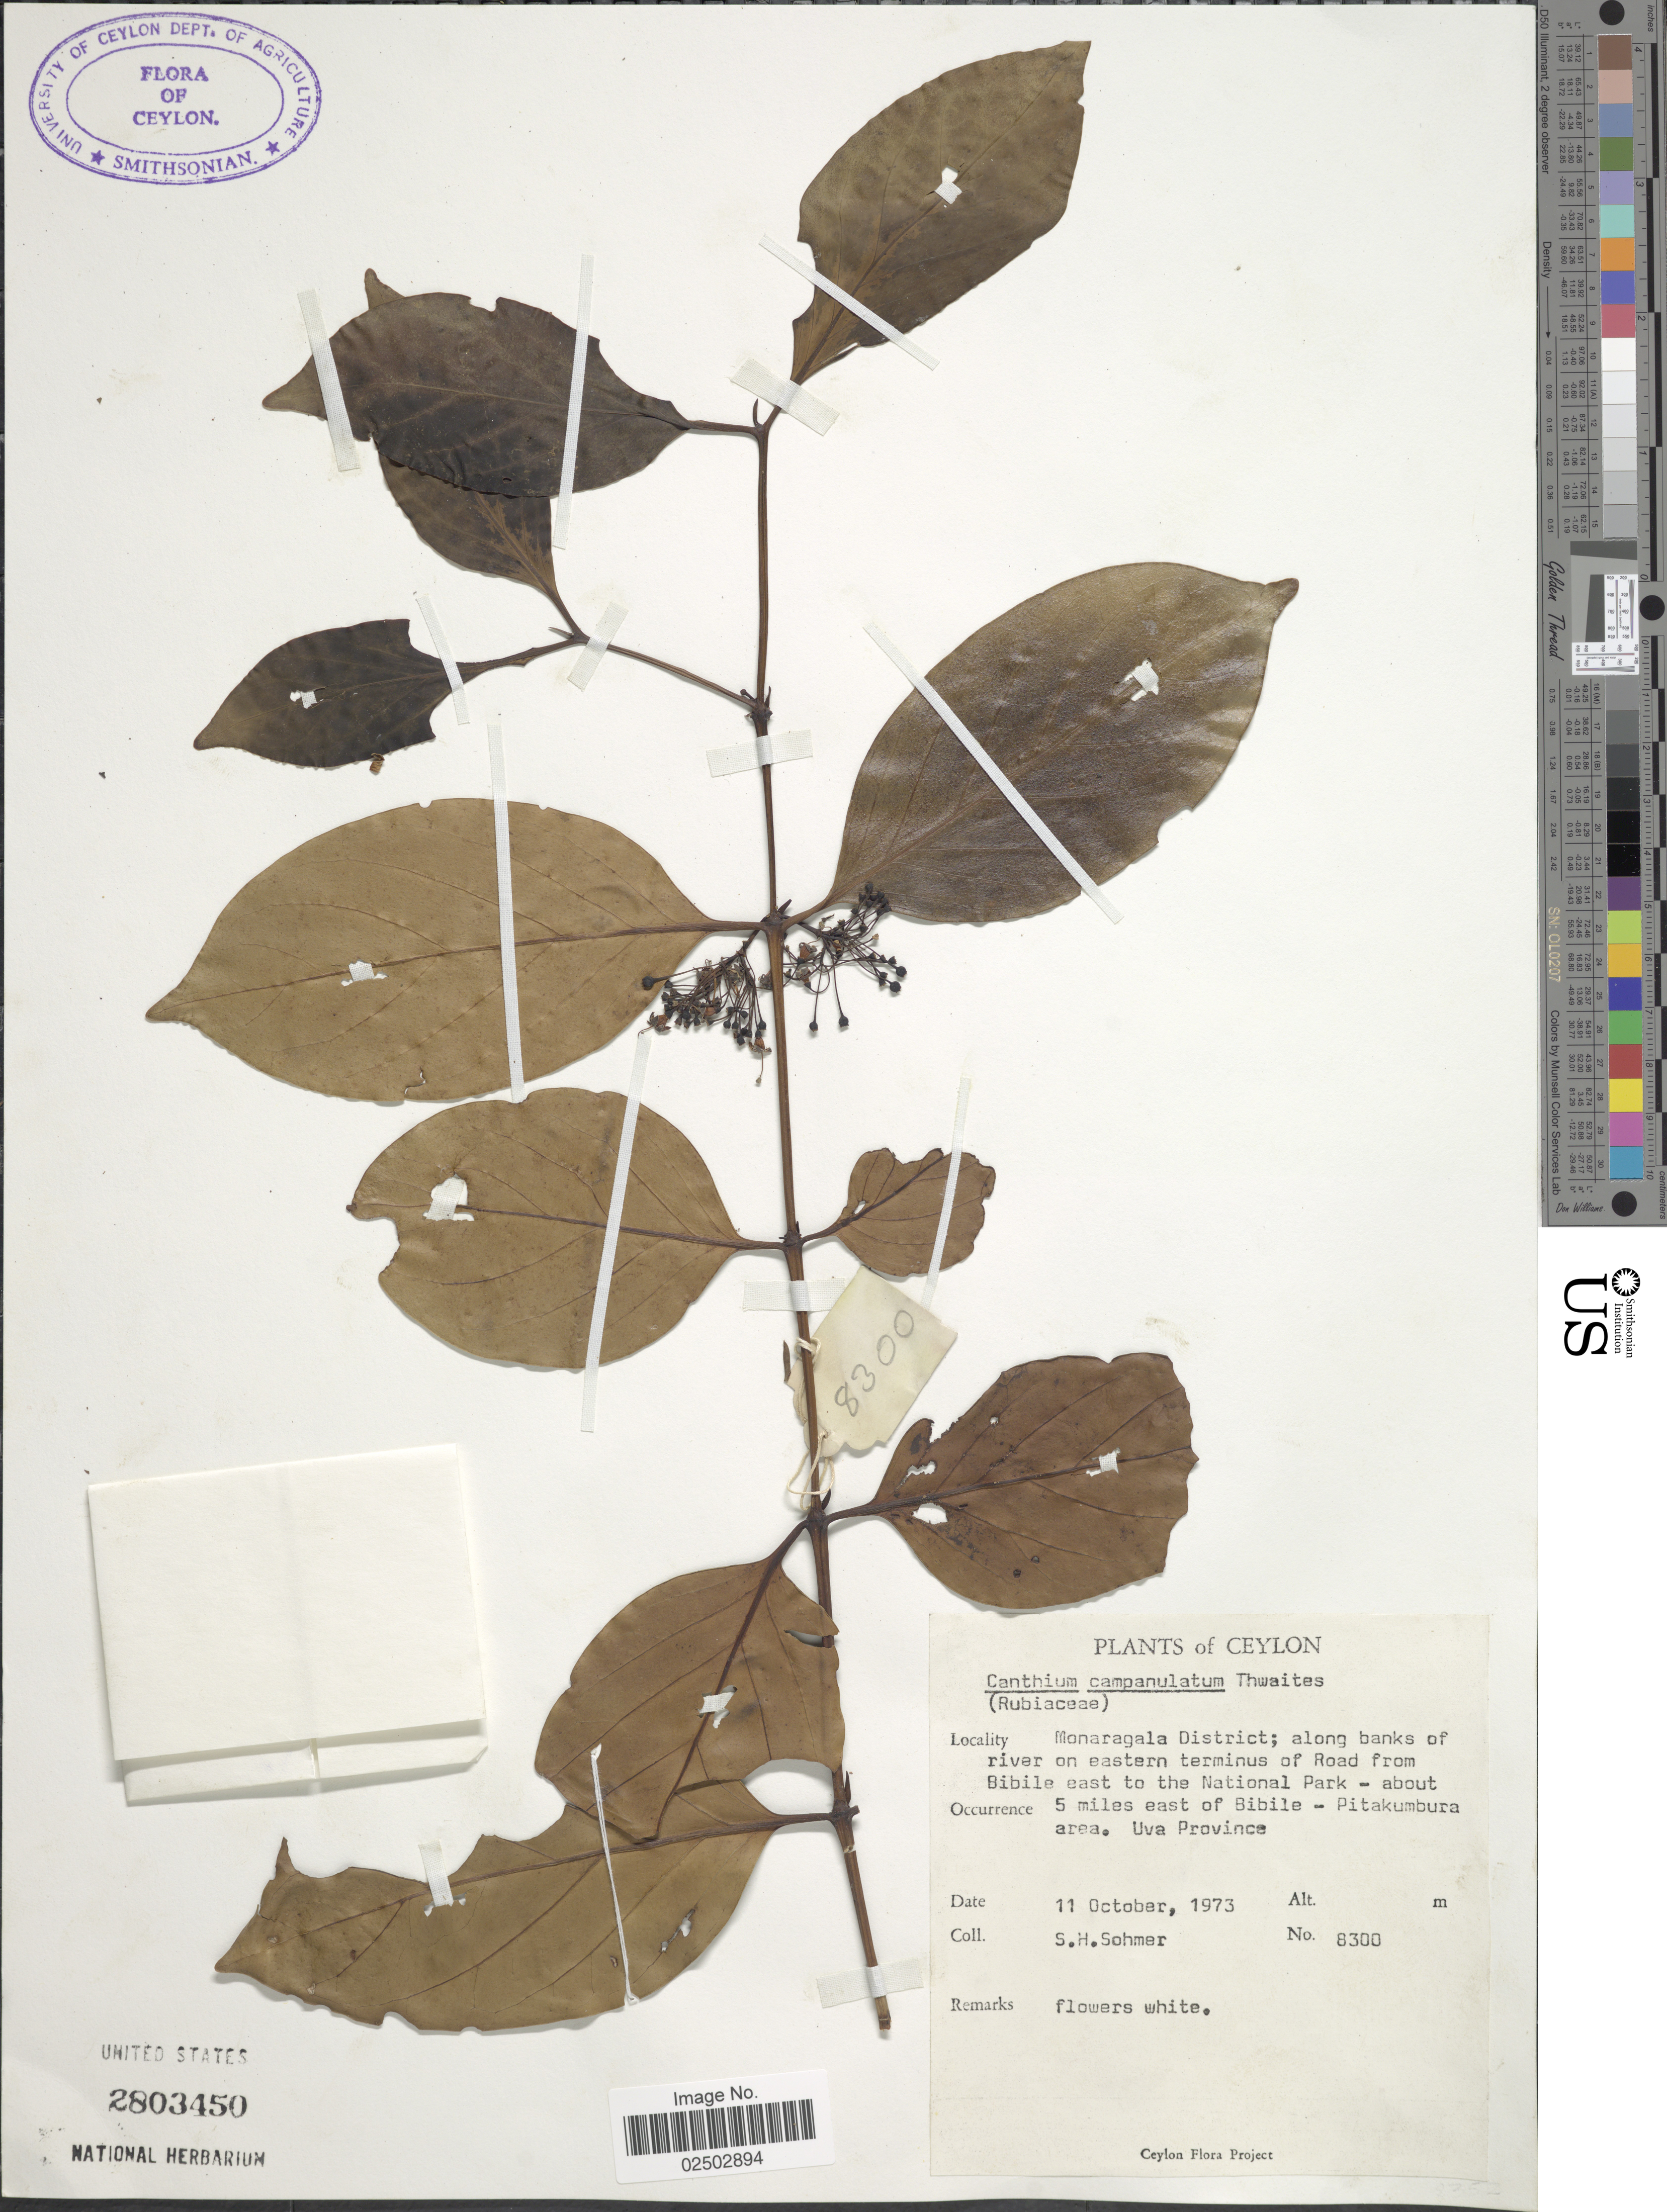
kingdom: Plantae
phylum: Tracheophyta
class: Magnoliopsida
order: Gentianales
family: Rubiaceae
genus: Canthium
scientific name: Canthium campanulatum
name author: Thwaites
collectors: S. H. Sohmer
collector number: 8300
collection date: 1973-10-11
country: Sri Lanka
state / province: Uva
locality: Ceylon, Monaragala District; along banks of river on eastern terminus of Road from Bibile east to the National Park, about 5 miles east of Bibile - Pitakumbura area, Uva Province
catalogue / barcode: US 2803450